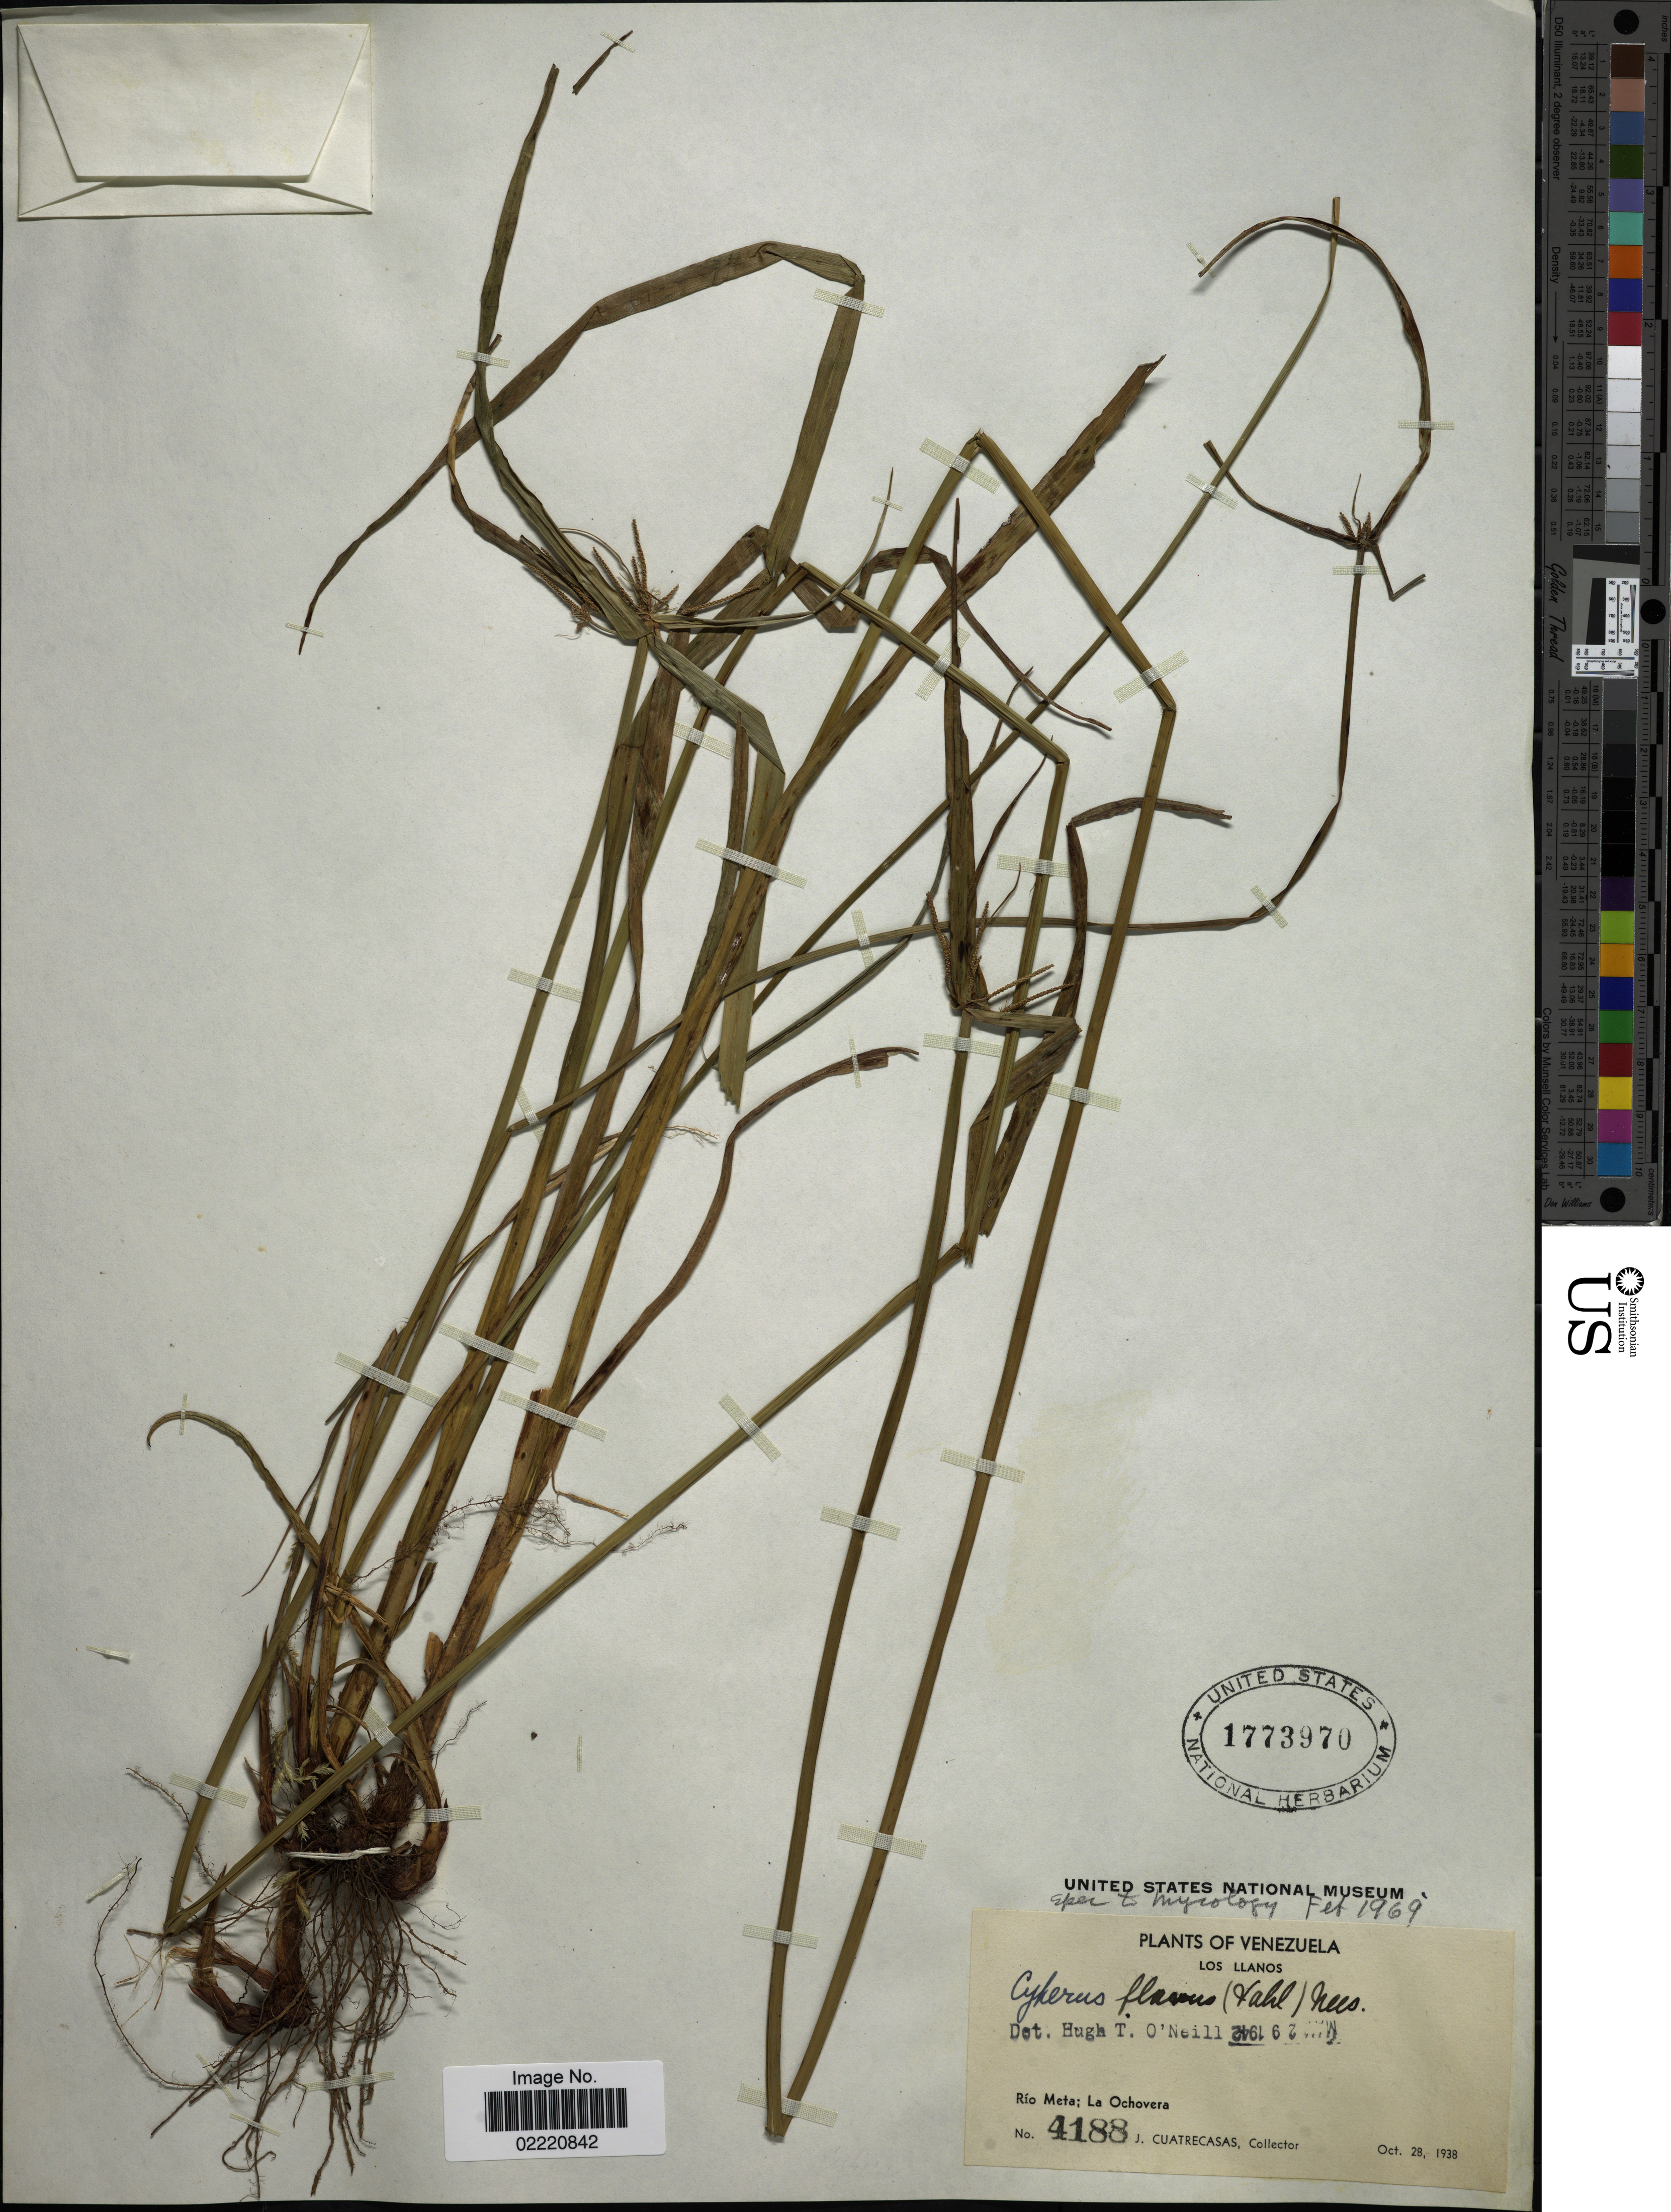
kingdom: Plantae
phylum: Tracheophyta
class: Liliopsida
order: Poales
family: Cyperaceae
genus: Cyperus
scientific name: Cyperus aggregatus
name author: (Willd.) Endl.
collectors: J. Cuatrecasas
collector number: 4188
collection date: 1938-10-28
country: Venezuela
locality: Rio Meta; La Ochovera, Los Llanos.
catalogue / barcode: US 1773970